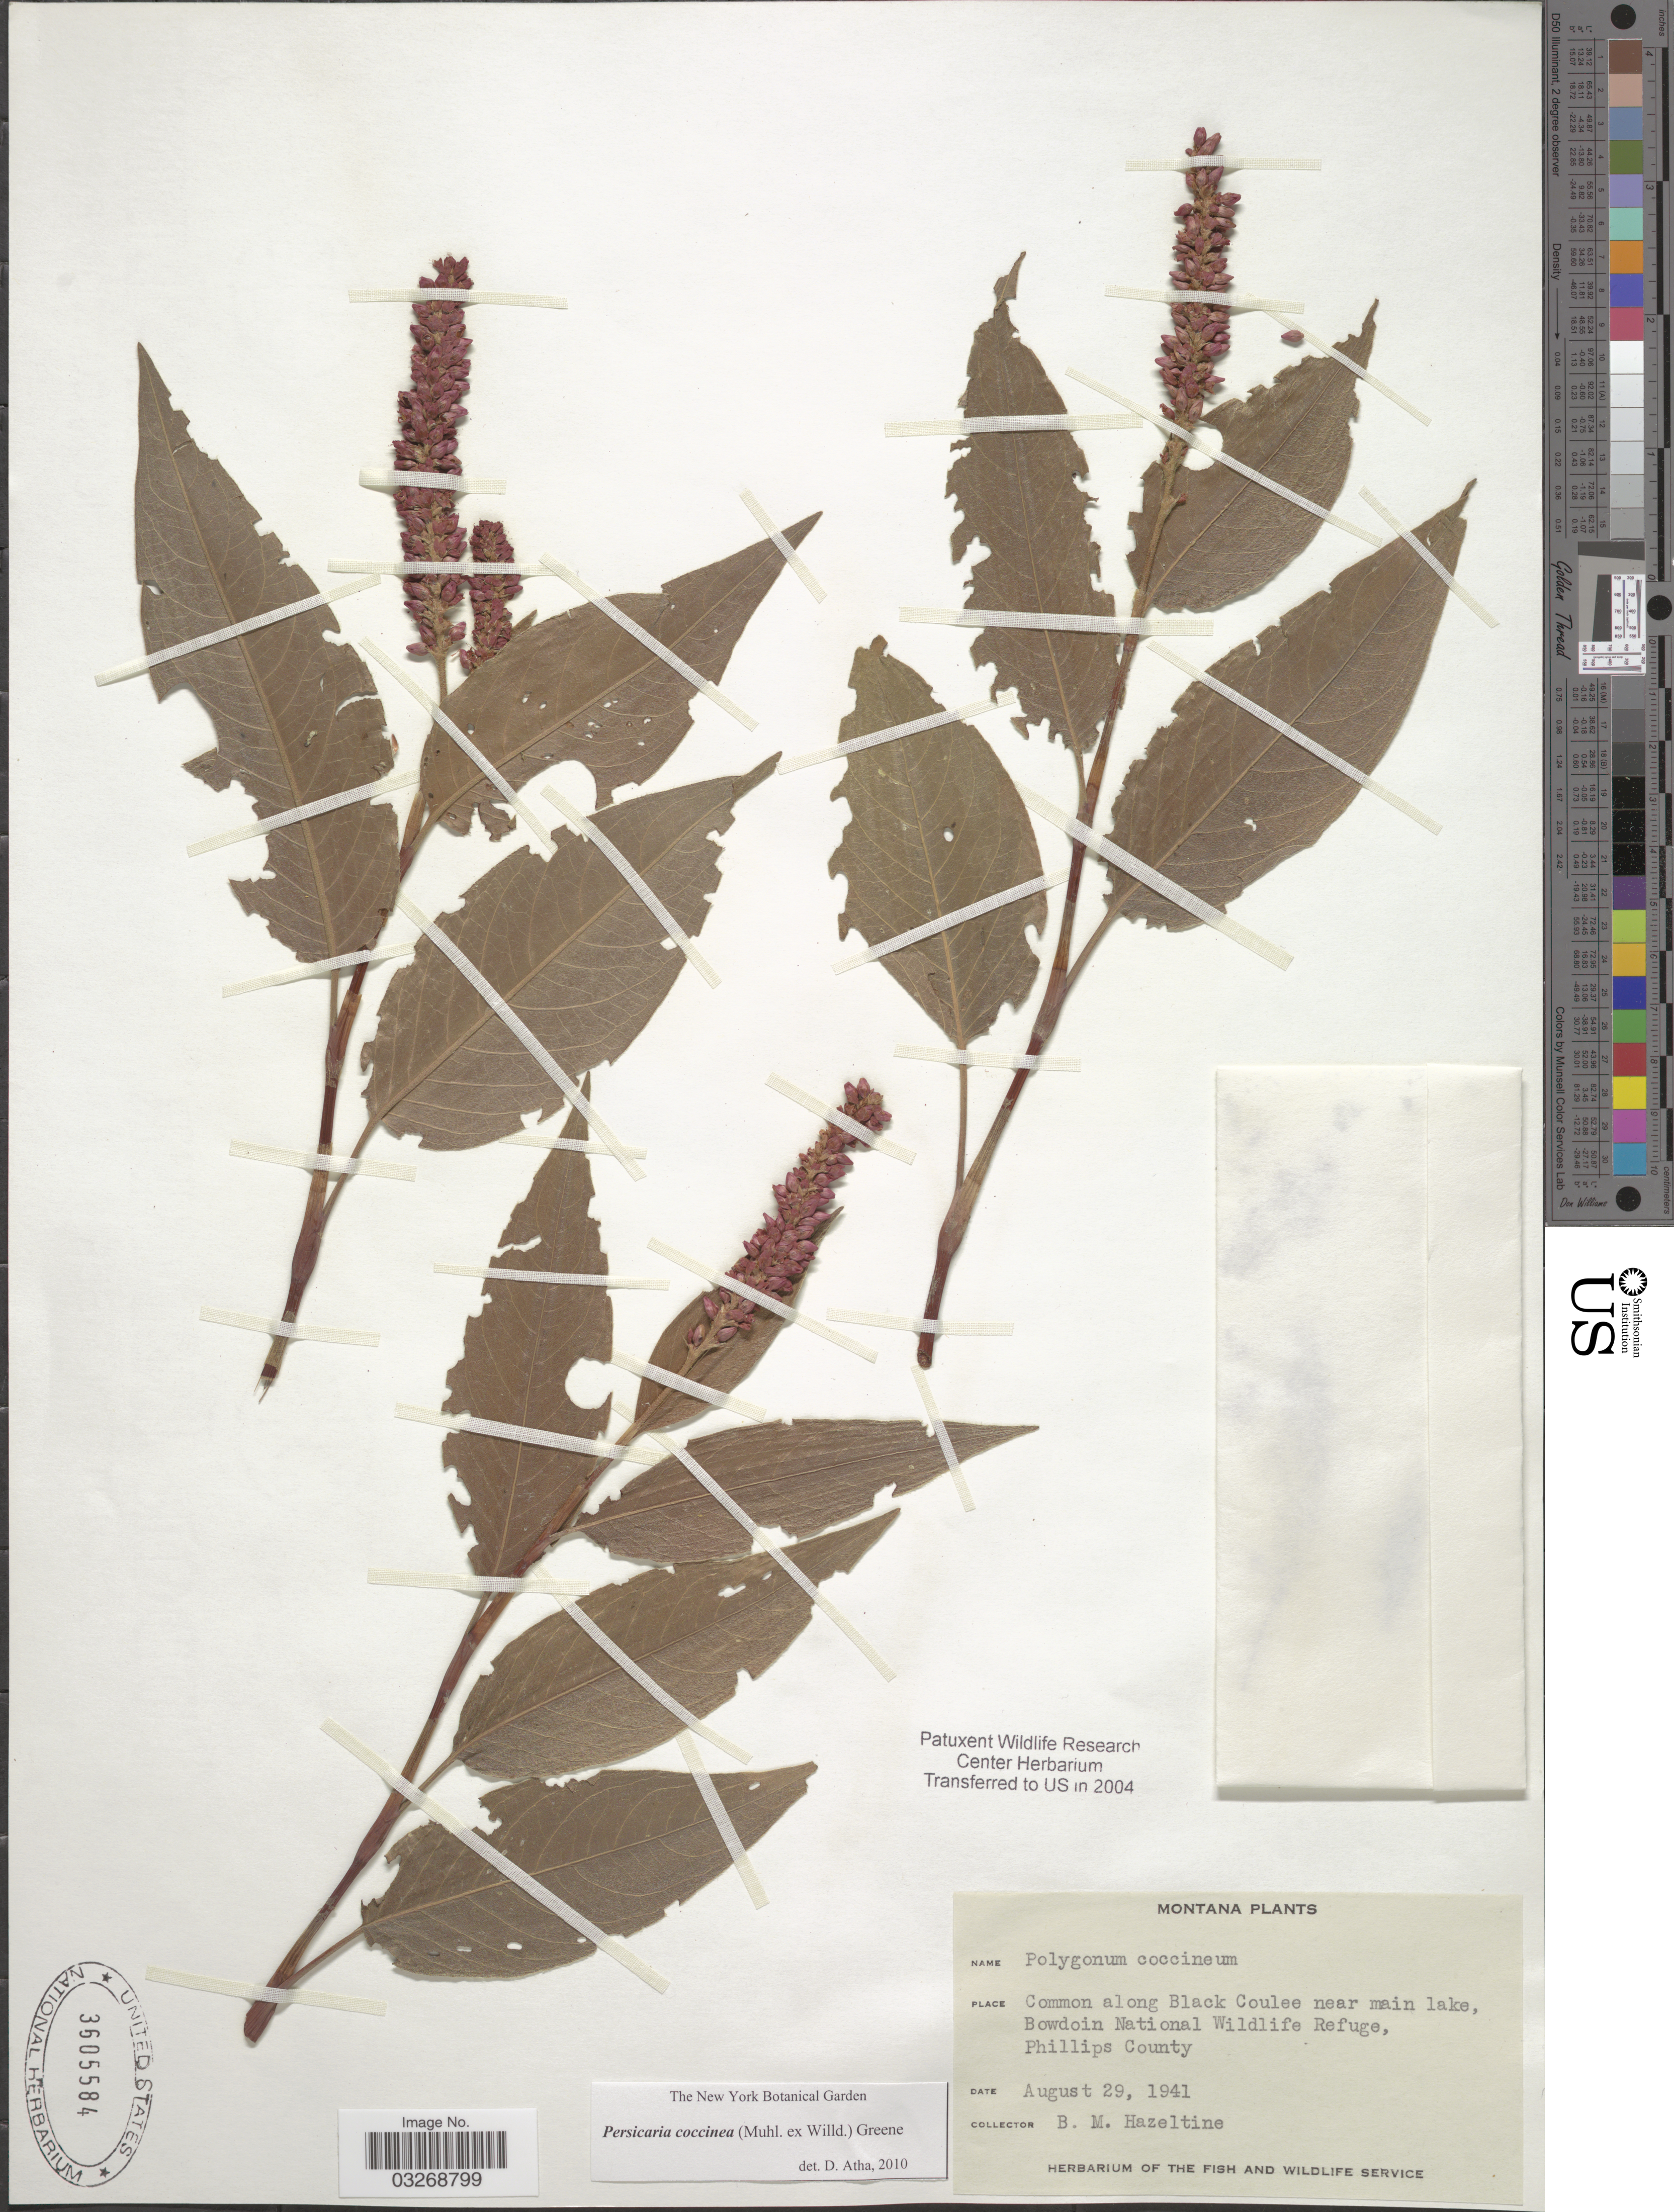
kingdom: Plantae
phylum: Tracheophyta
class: Magnoliopsida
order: Caryophyllales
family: Polygonaceae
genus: Persicaria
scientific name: Persicaria coccinea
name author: (Muhl. ex Willd.) Greene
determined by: Atha, D. E.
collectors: B. Hazeltine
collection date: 1941-08-29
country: United States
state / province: Montana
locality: Common along Black Coulee near main lake, Bowdoin National Wildlife Refuge, Phillips County.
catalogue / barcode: US 3605584